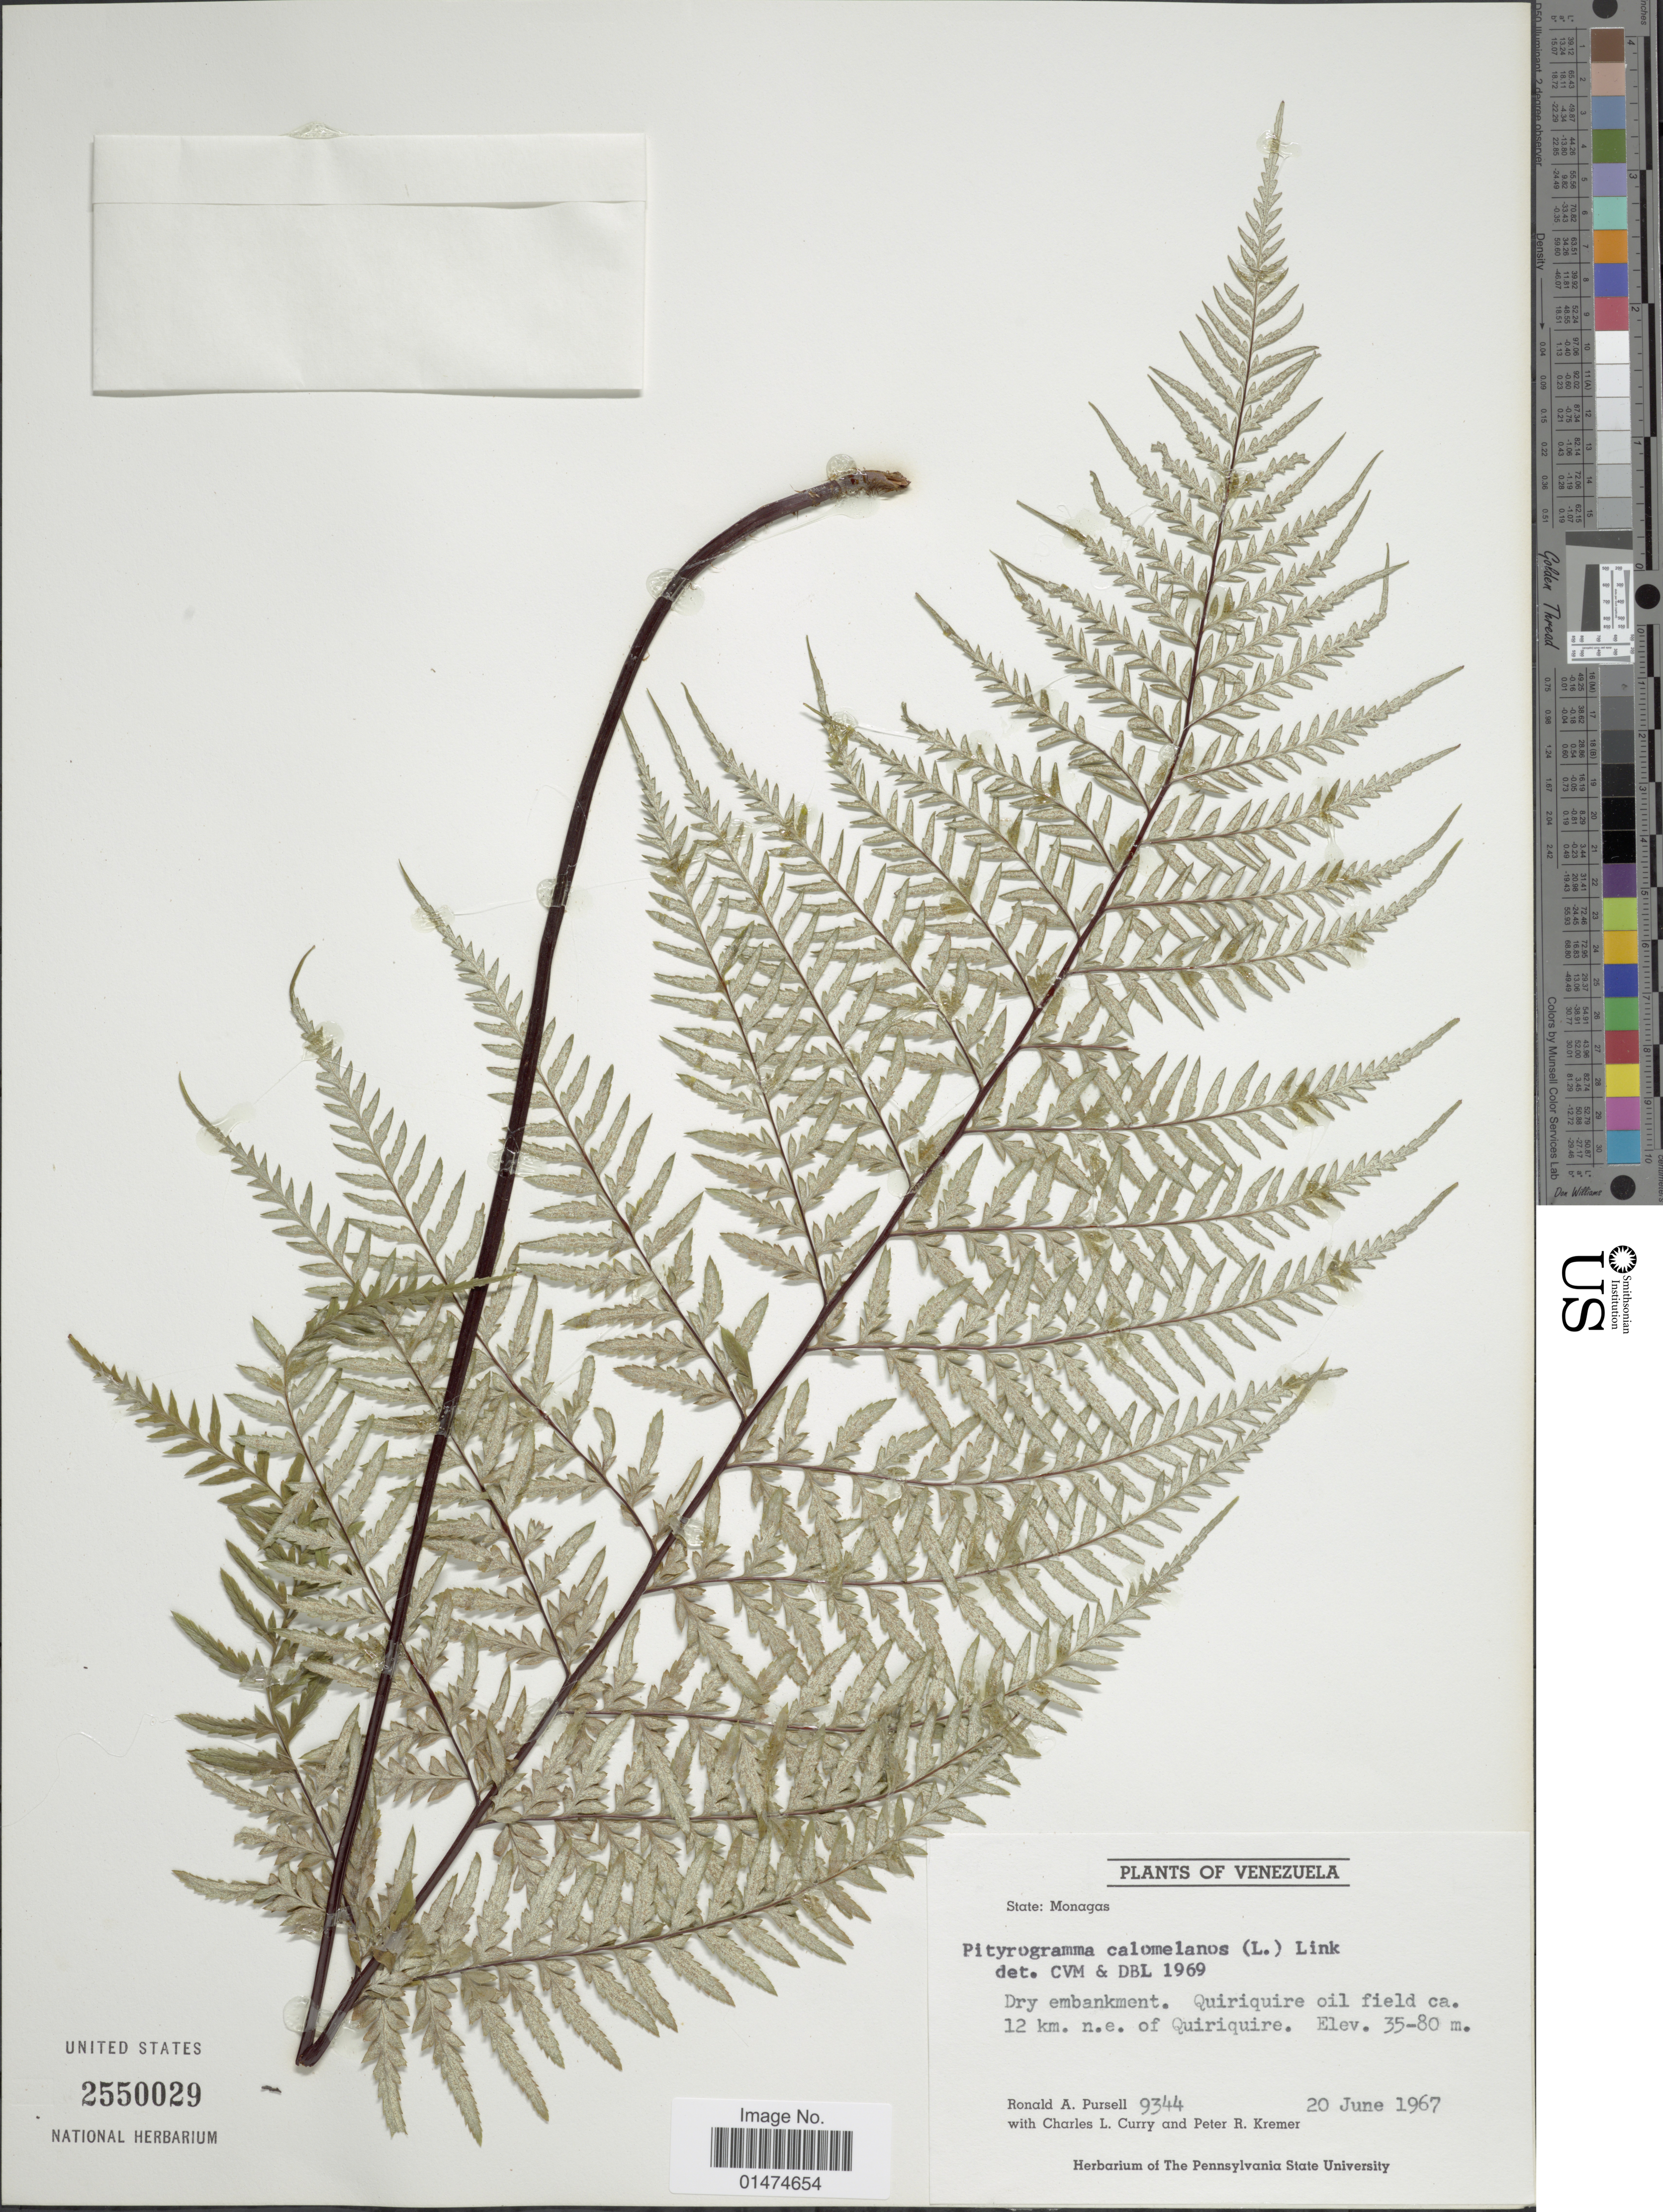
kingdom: Plantae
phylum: Tracheophyta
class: Polypodiopsida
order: Polypodiales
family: Pteridaceae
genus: Pityrogramma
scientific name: Pityrogramma calomelanos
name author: (L.) Link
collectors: R. A. Pursell, C. L. Curry & P. R. Kremer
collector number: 9344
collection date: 1967-06-20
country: Venezuela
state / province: Monagas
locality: Quiriquire oil field ca. 12 km. NE of Quiriquire.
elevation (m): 35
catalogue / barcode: US 2550029